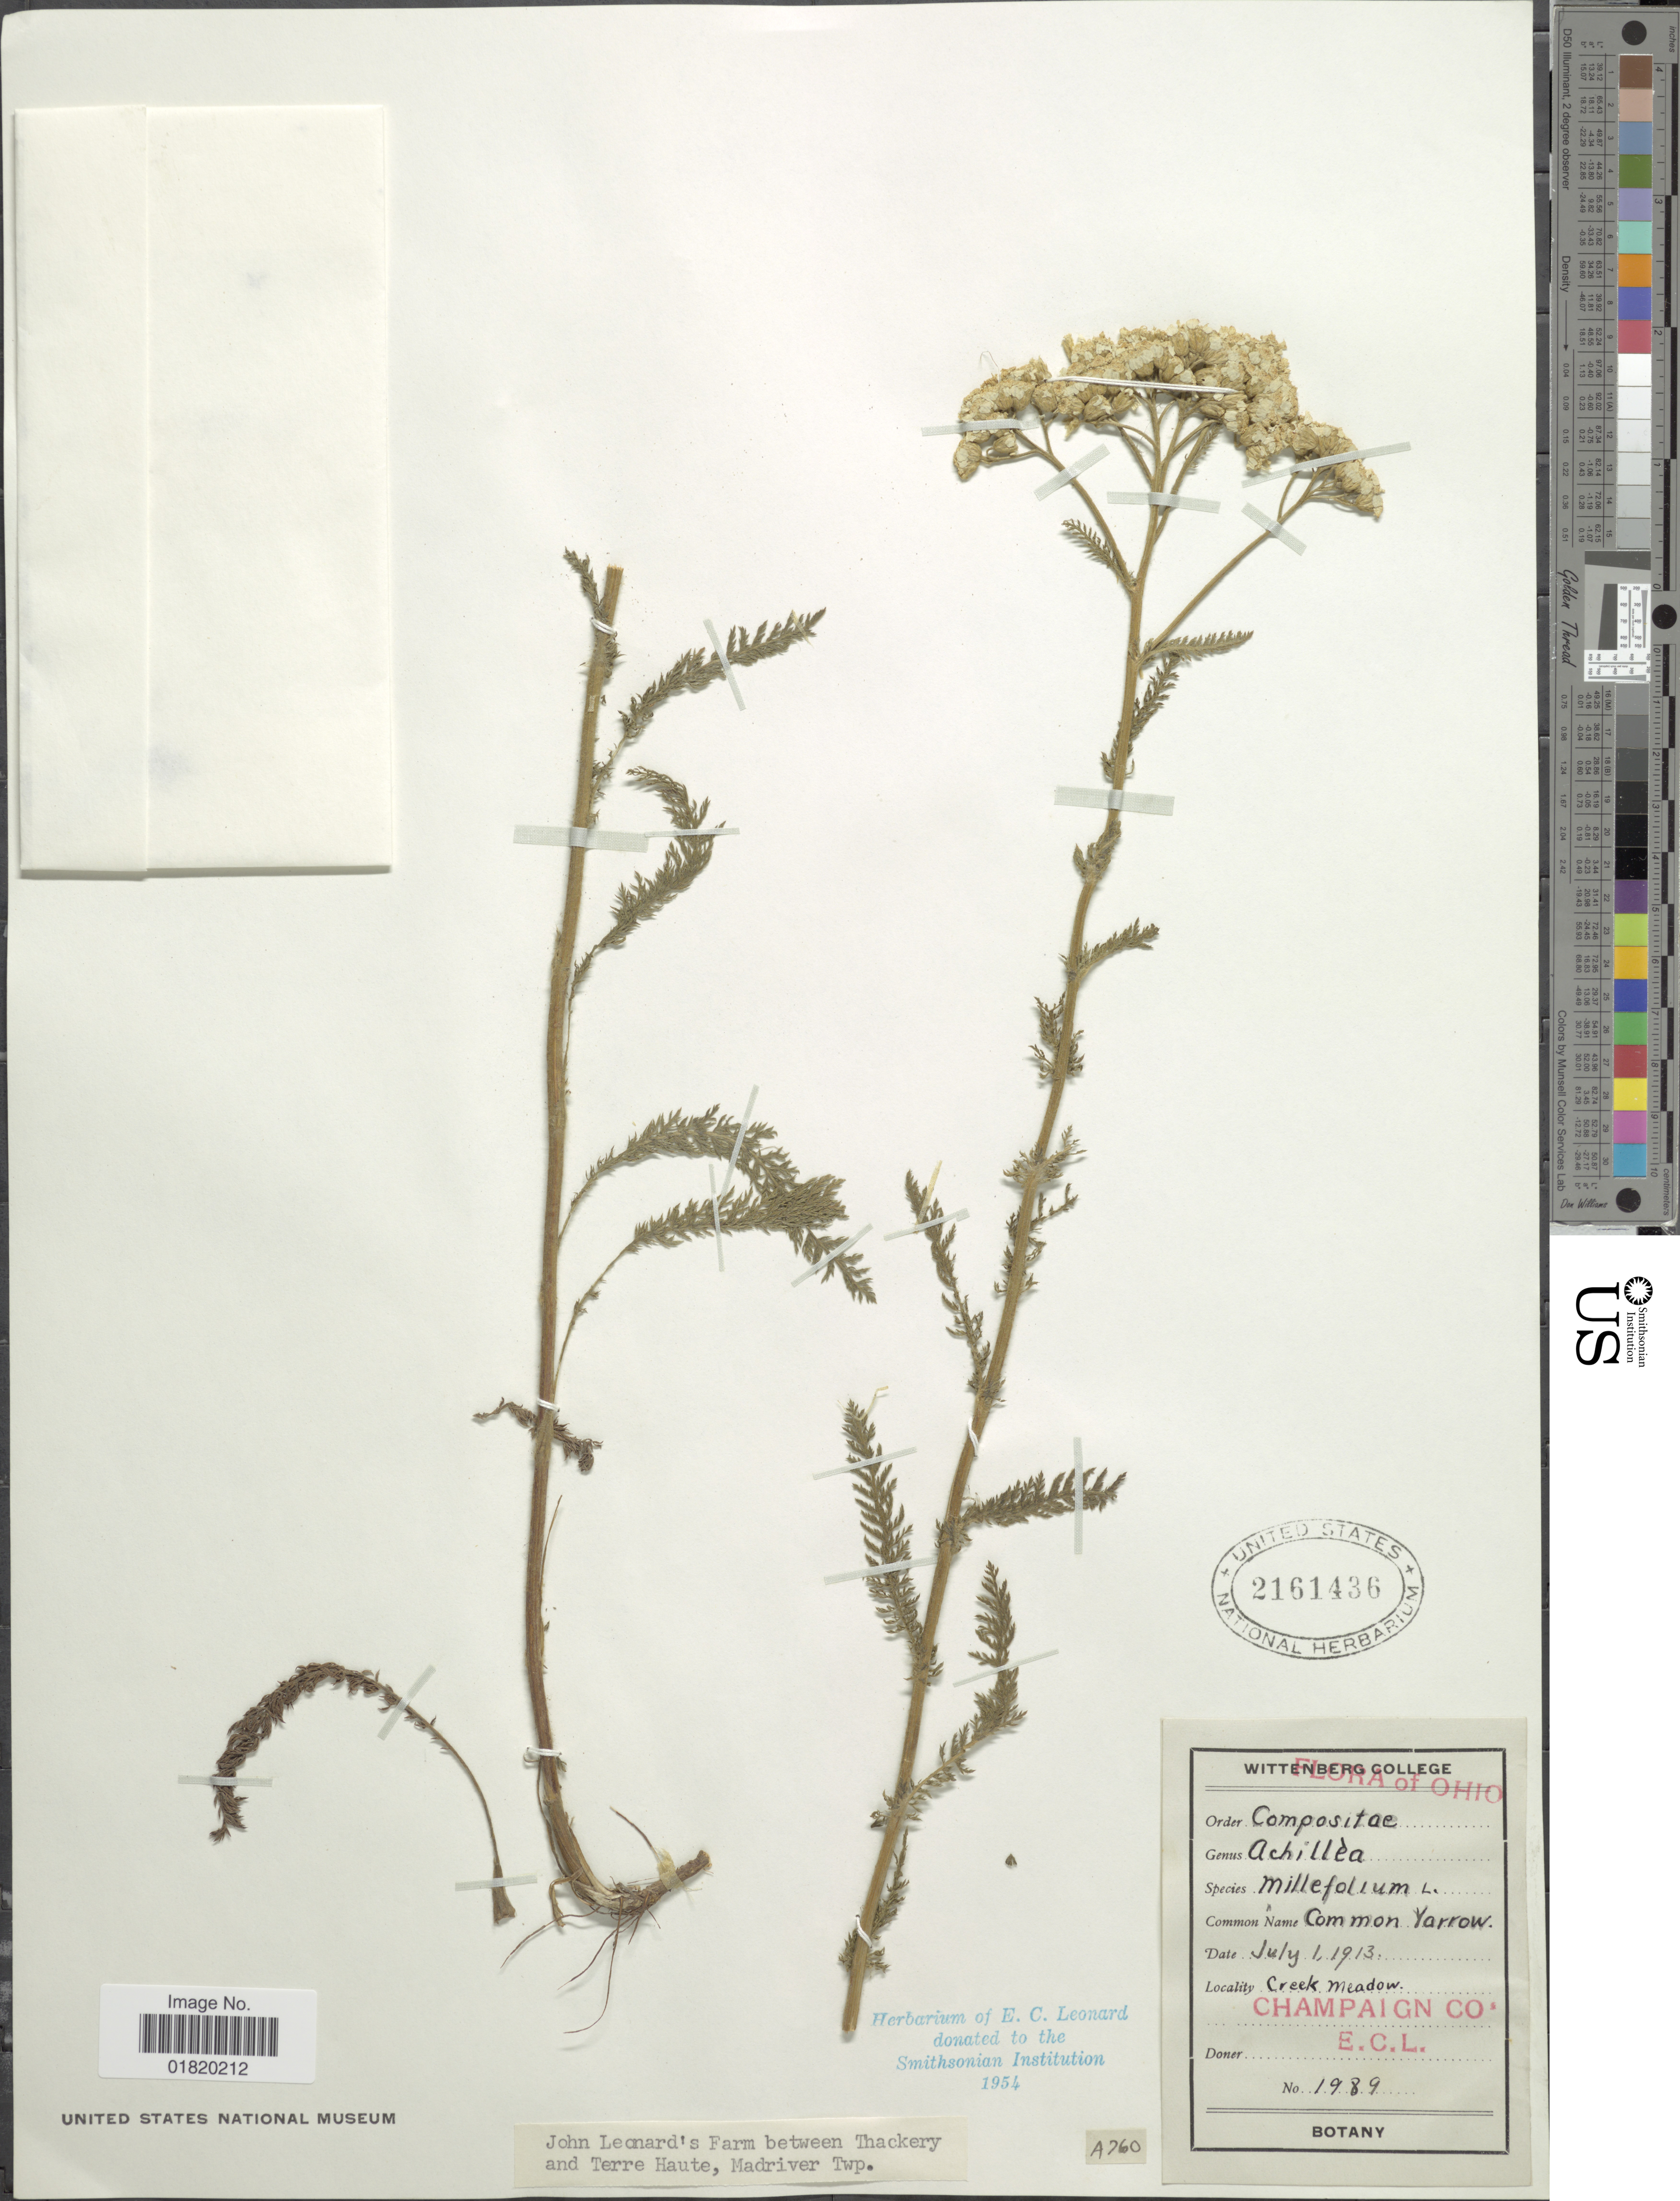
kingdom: Plantae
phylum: Tracheophyta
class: Magnoliopsida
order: Asterales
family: Asteraceae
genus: Achillea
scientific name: Achillea millefolium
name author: L.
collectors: E. C. Leonard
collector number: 1989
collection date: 1913-07-01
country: United States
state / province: Ohio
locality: Creek Meadow, Champaign Co. John Leonard's Farm between Thackery and Terre Haute, Madriver Twp. [unsure placement]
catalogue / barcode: US 2161436